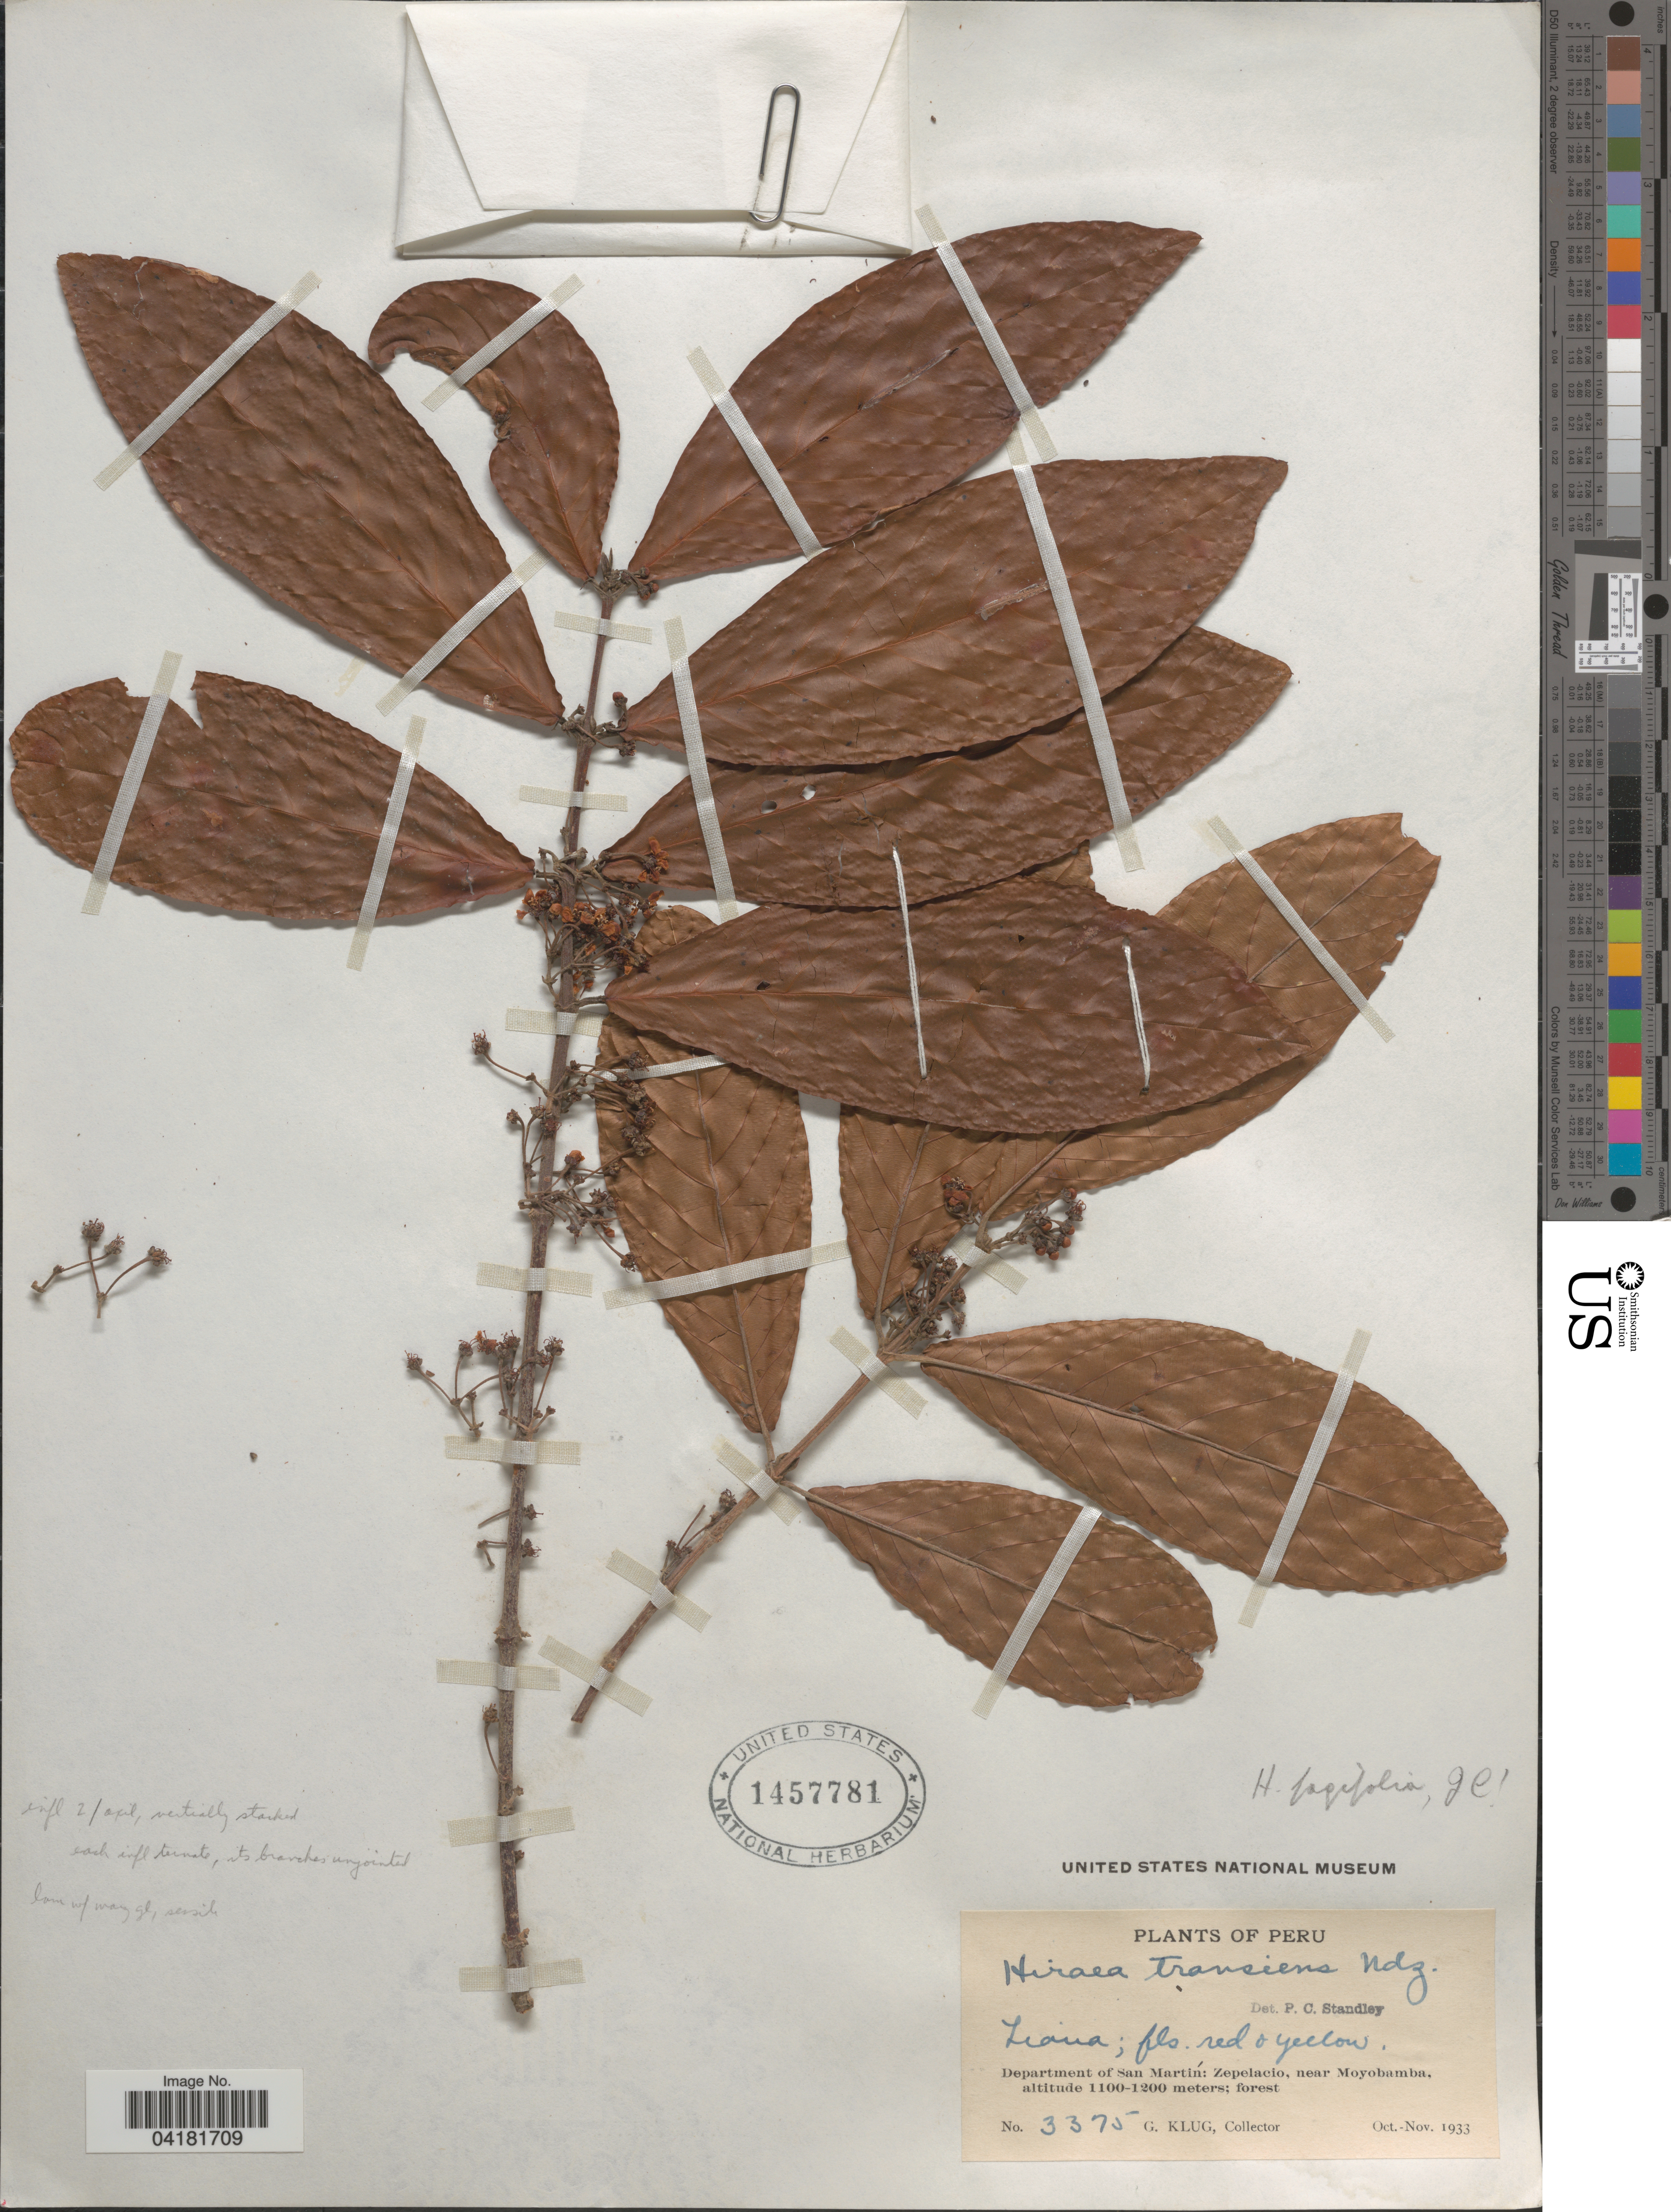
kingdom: Plantae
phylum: Tracheophyta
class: Magnoliopsida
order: Malpighiales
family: Malpighiaceae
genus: Hiraea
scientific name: Hiraea transiens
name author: Nied.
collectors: G. Klug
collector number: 3375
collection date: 1933-10/1933-11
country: Peru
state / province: San Martin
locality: Department of San Martín: Zepelacio, near Moyobamba.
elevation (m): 1100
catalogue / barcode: US 1457781